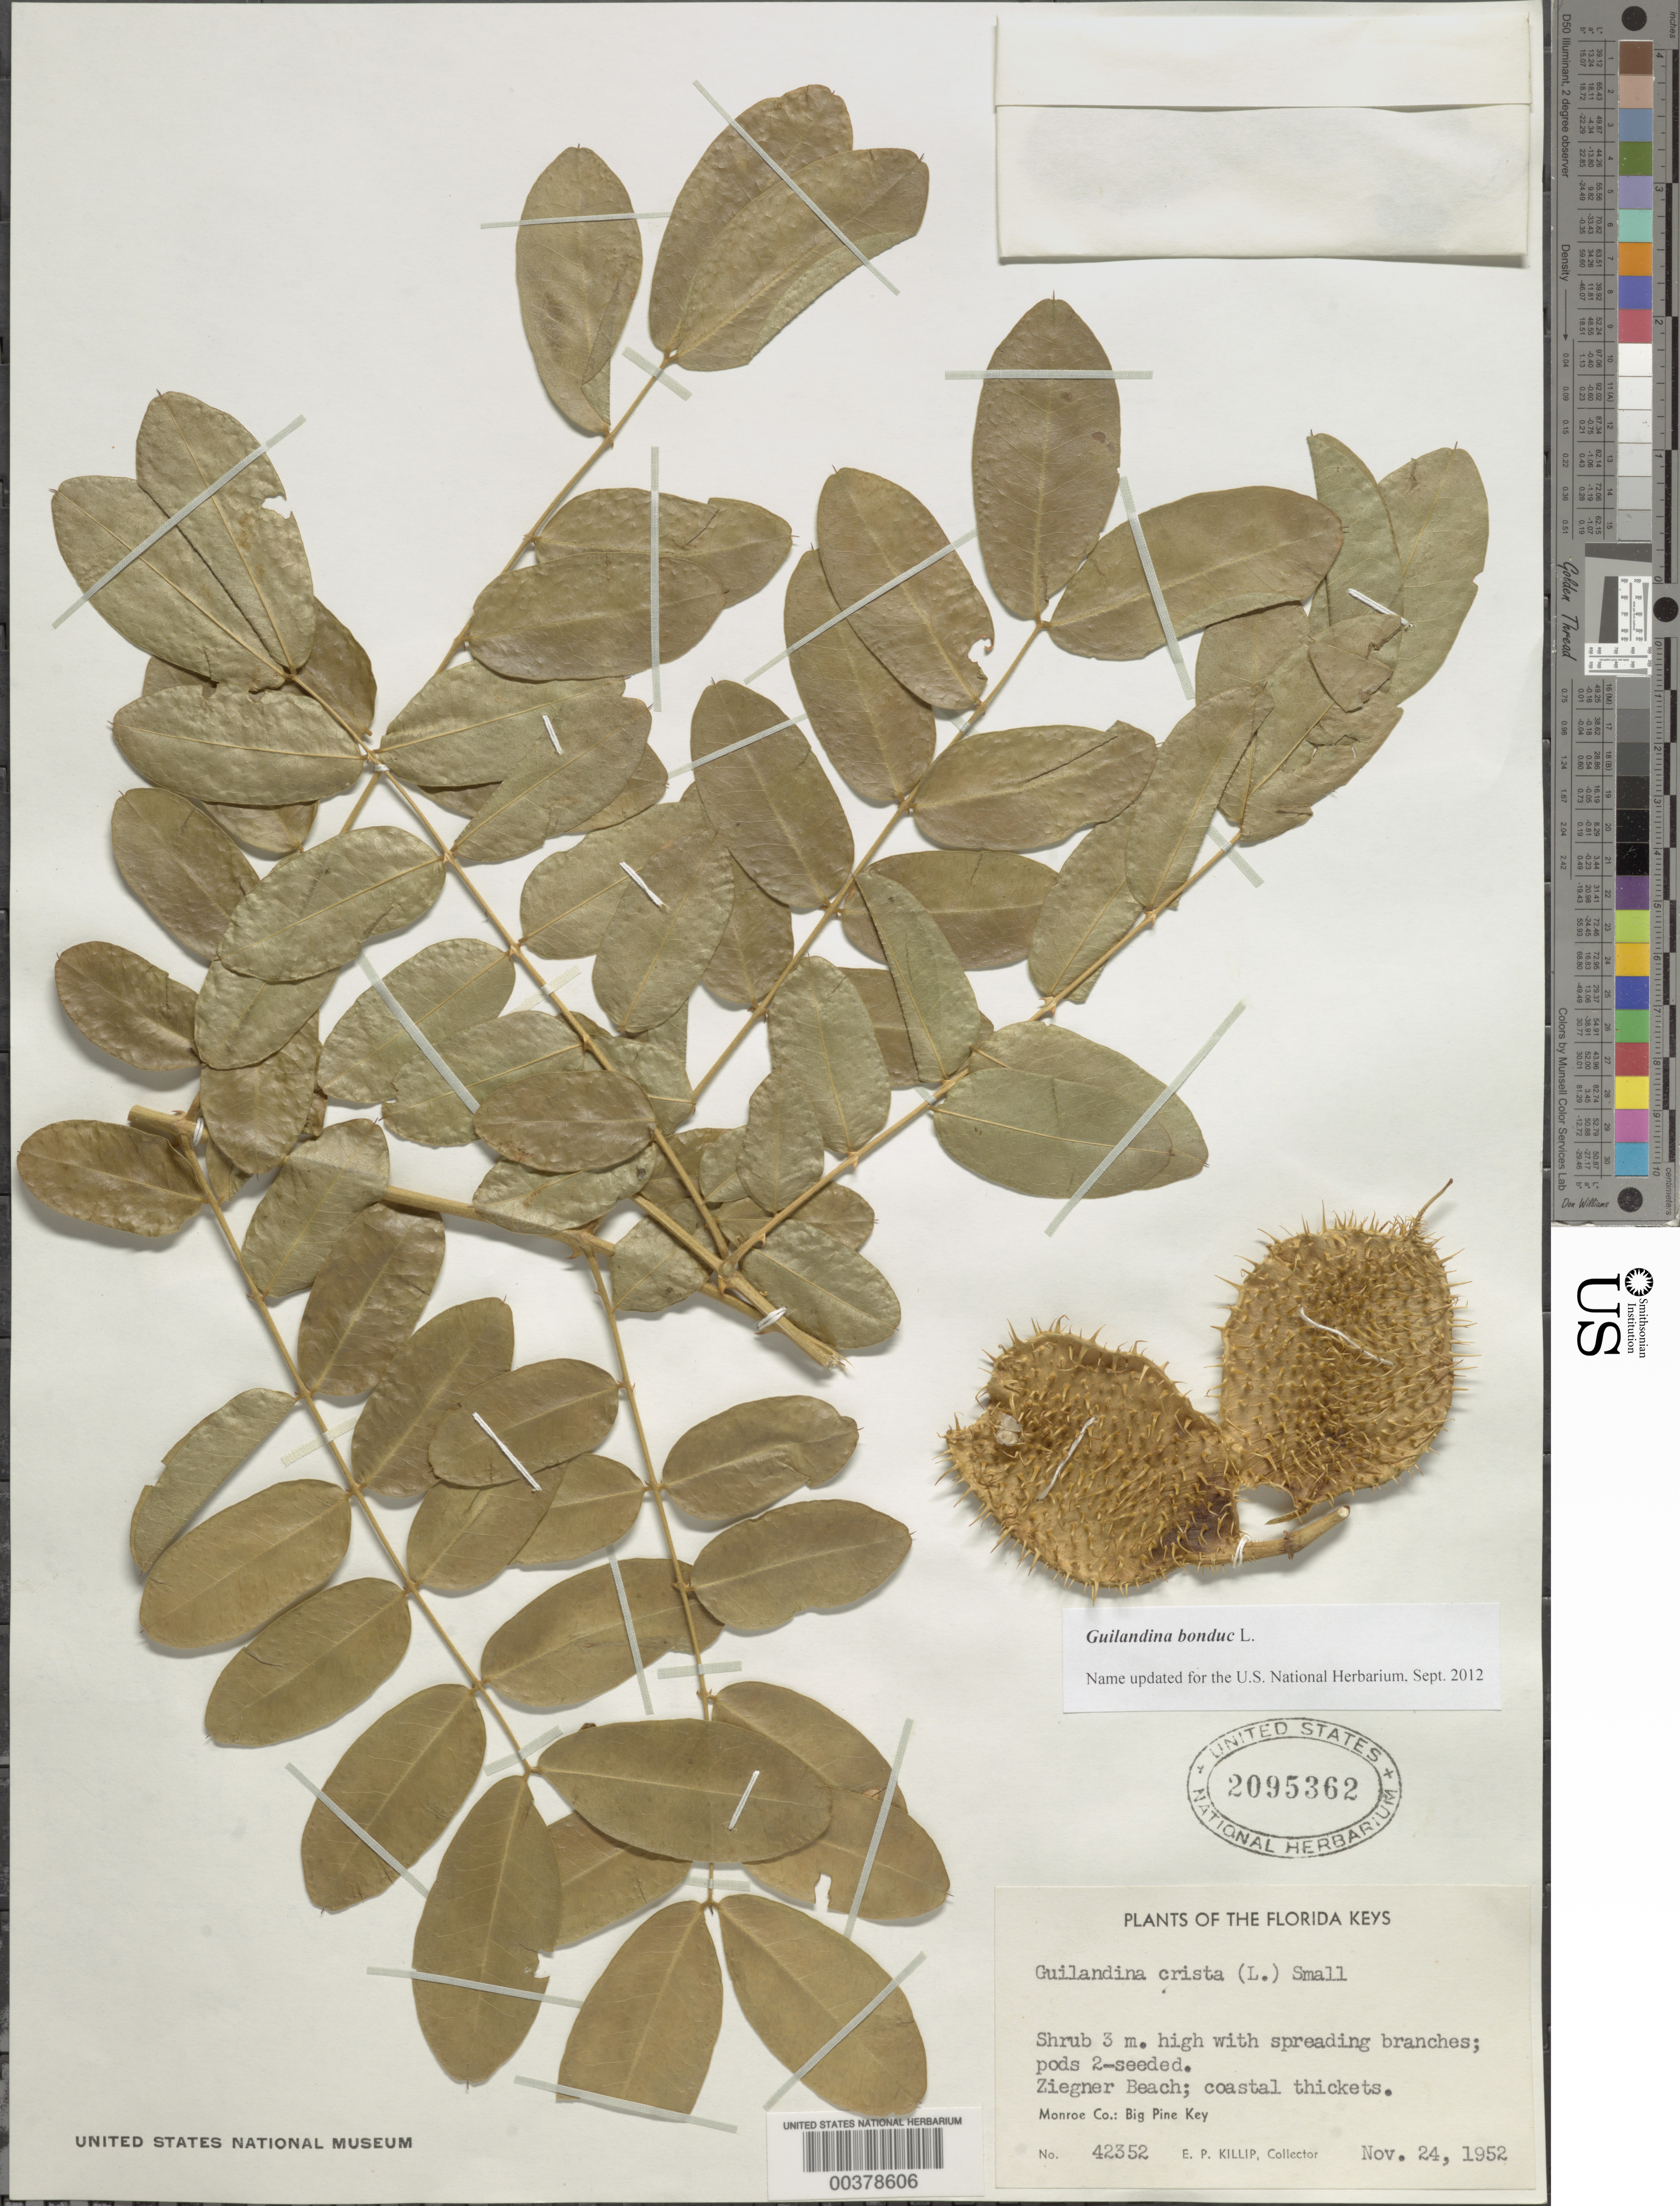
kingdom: Plantae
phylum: Tracheophyta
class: Magnoliopsida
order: Fabales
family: Fabaceae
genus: Guilandina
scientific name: Guilandina bonduc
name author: L.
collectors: E. P. Killip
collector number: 42352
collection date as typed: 24 Nov 1952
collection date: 1952-11-24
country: United States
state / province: Florida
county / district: Monroe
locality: Ziegner beach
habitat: Coastal thickets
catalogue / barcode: US 2095362